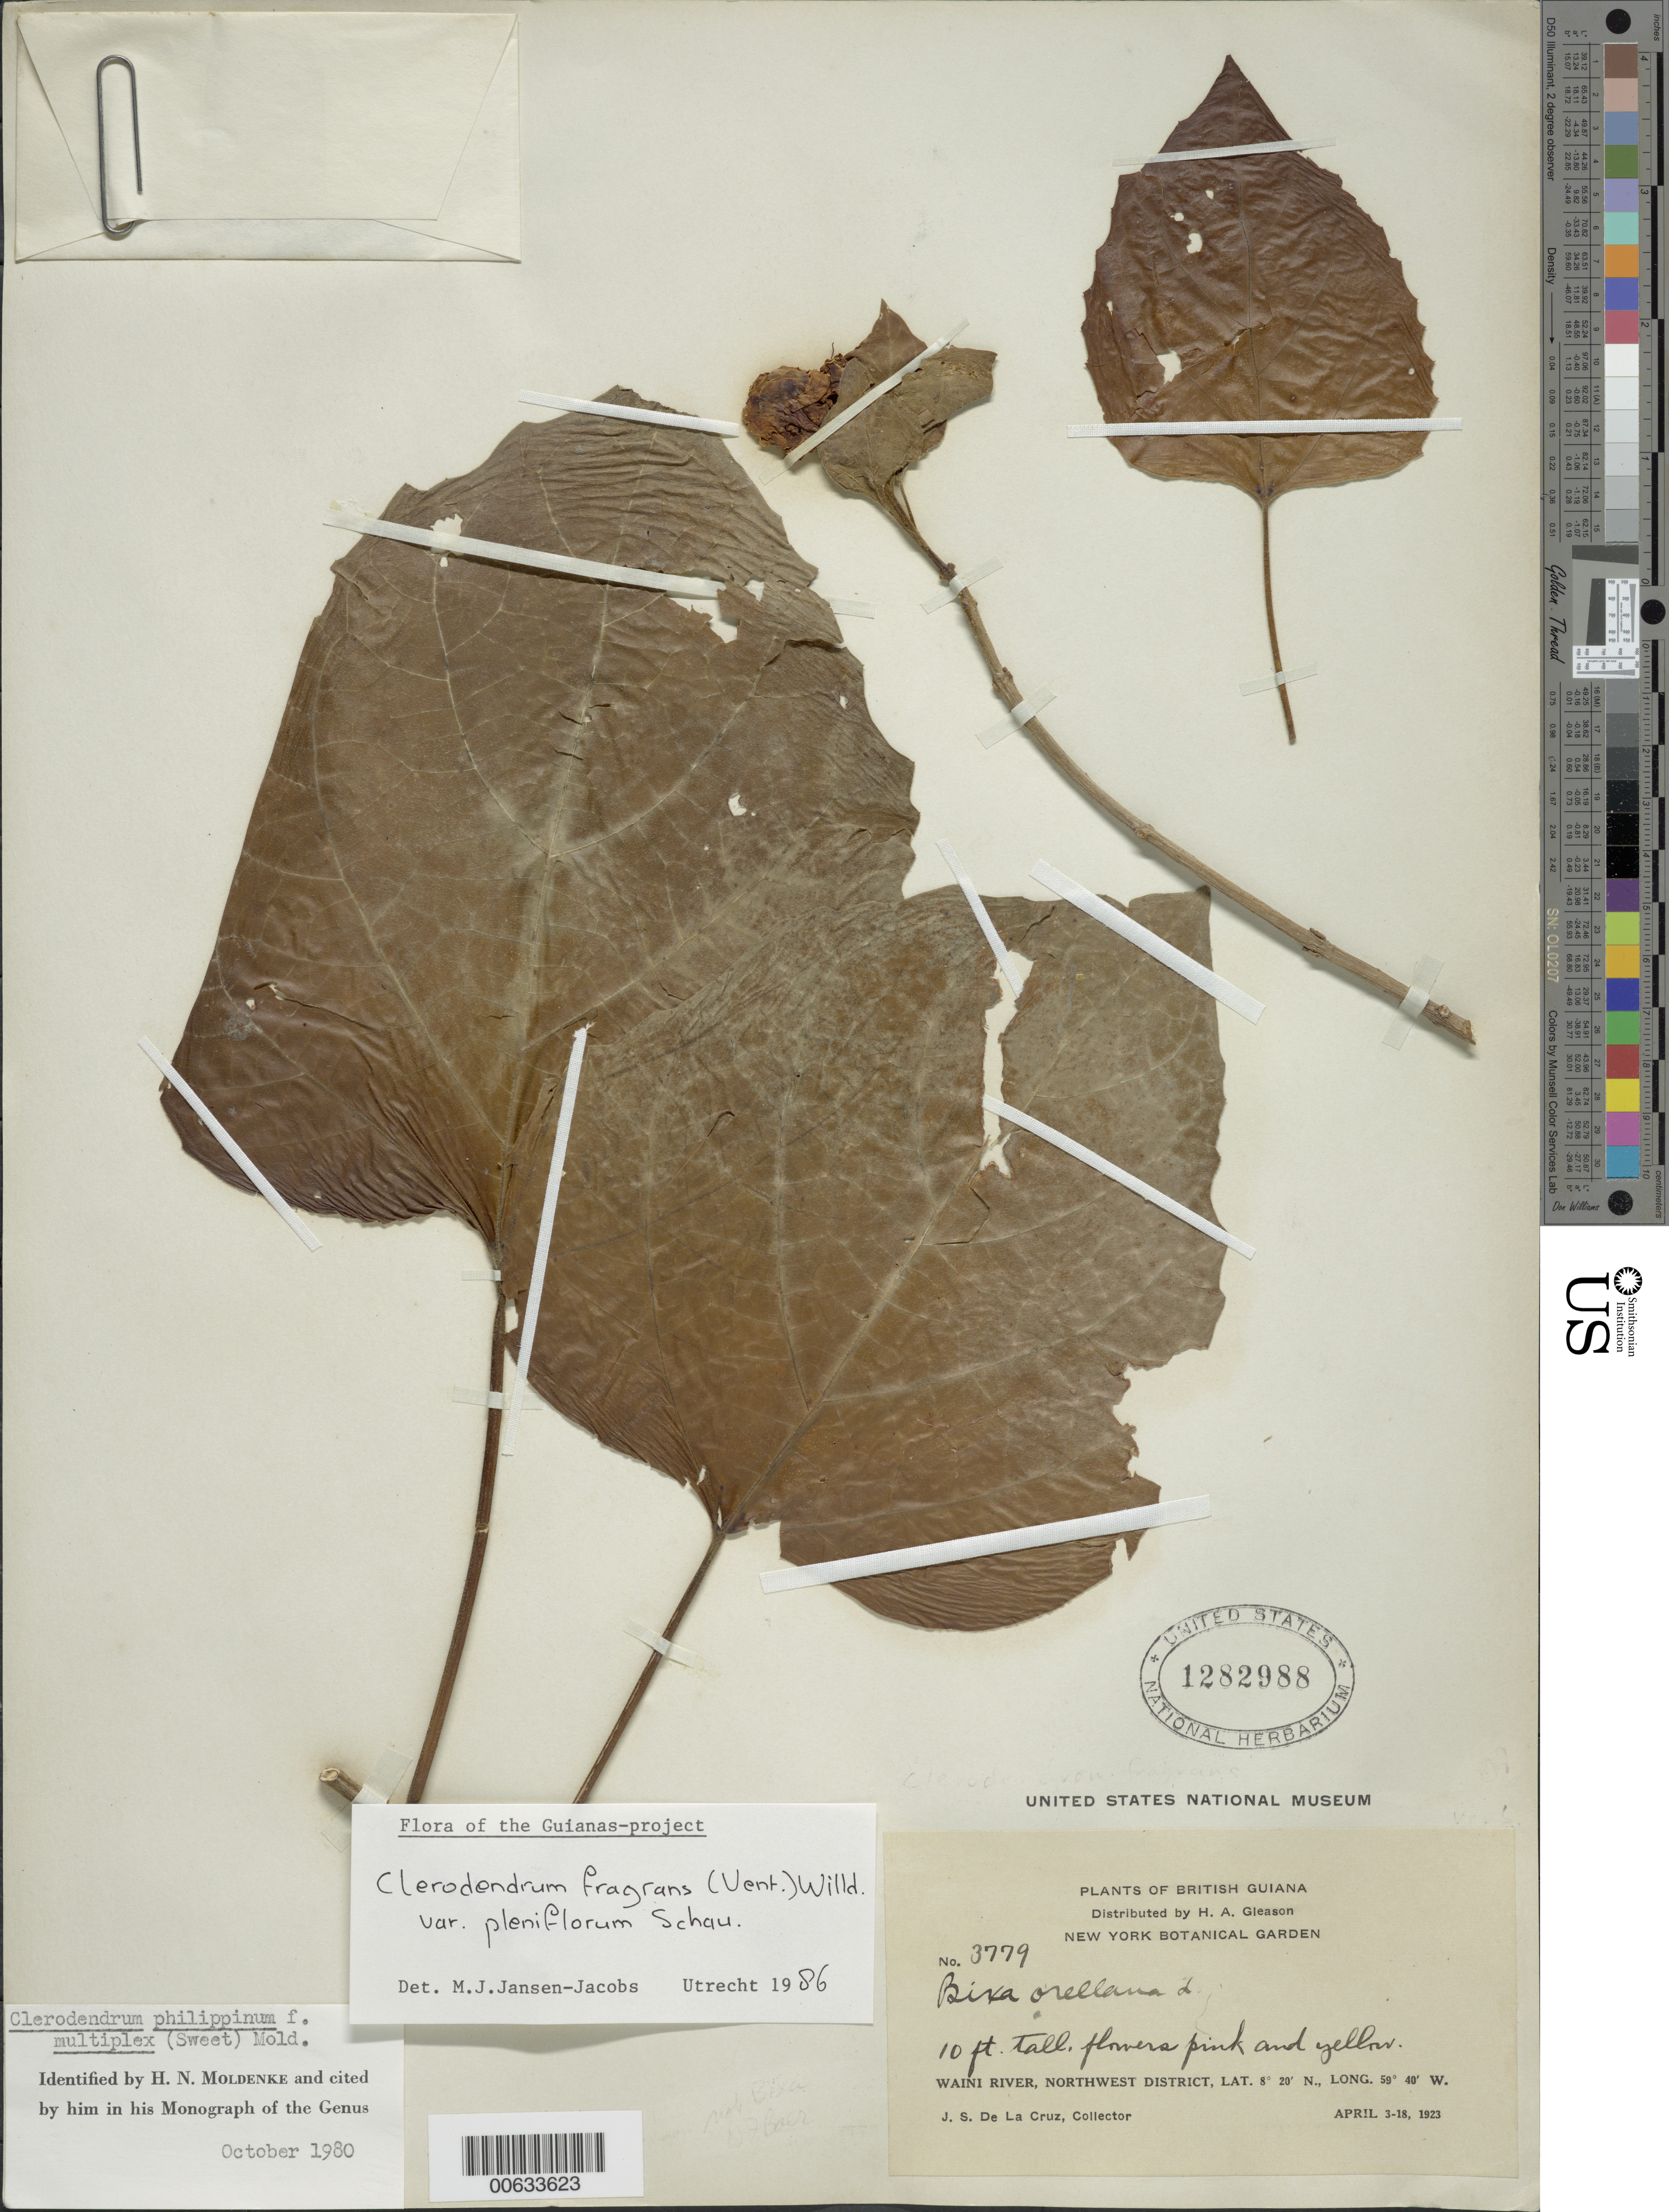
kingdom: Plantae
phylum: Tracheophyta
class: Magnoliopsida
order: Lamiales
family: Lamiaceae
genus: Clerodendrum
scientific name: Clerodendrum fragrans var. pleniflorum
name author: Schauer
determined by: Jansen-Jacobs, M. J., (U), Nationaal Herbarium Nederland, Utrecht University branch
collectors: J. S. de la Cruz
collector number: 3779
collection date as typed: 3-Apr-23 to 18-Apr-23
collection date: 1923-04-03/1923-04-18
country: Guyana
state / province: Barima-Waini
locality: Waini R., NW District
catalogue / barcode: US 1282988